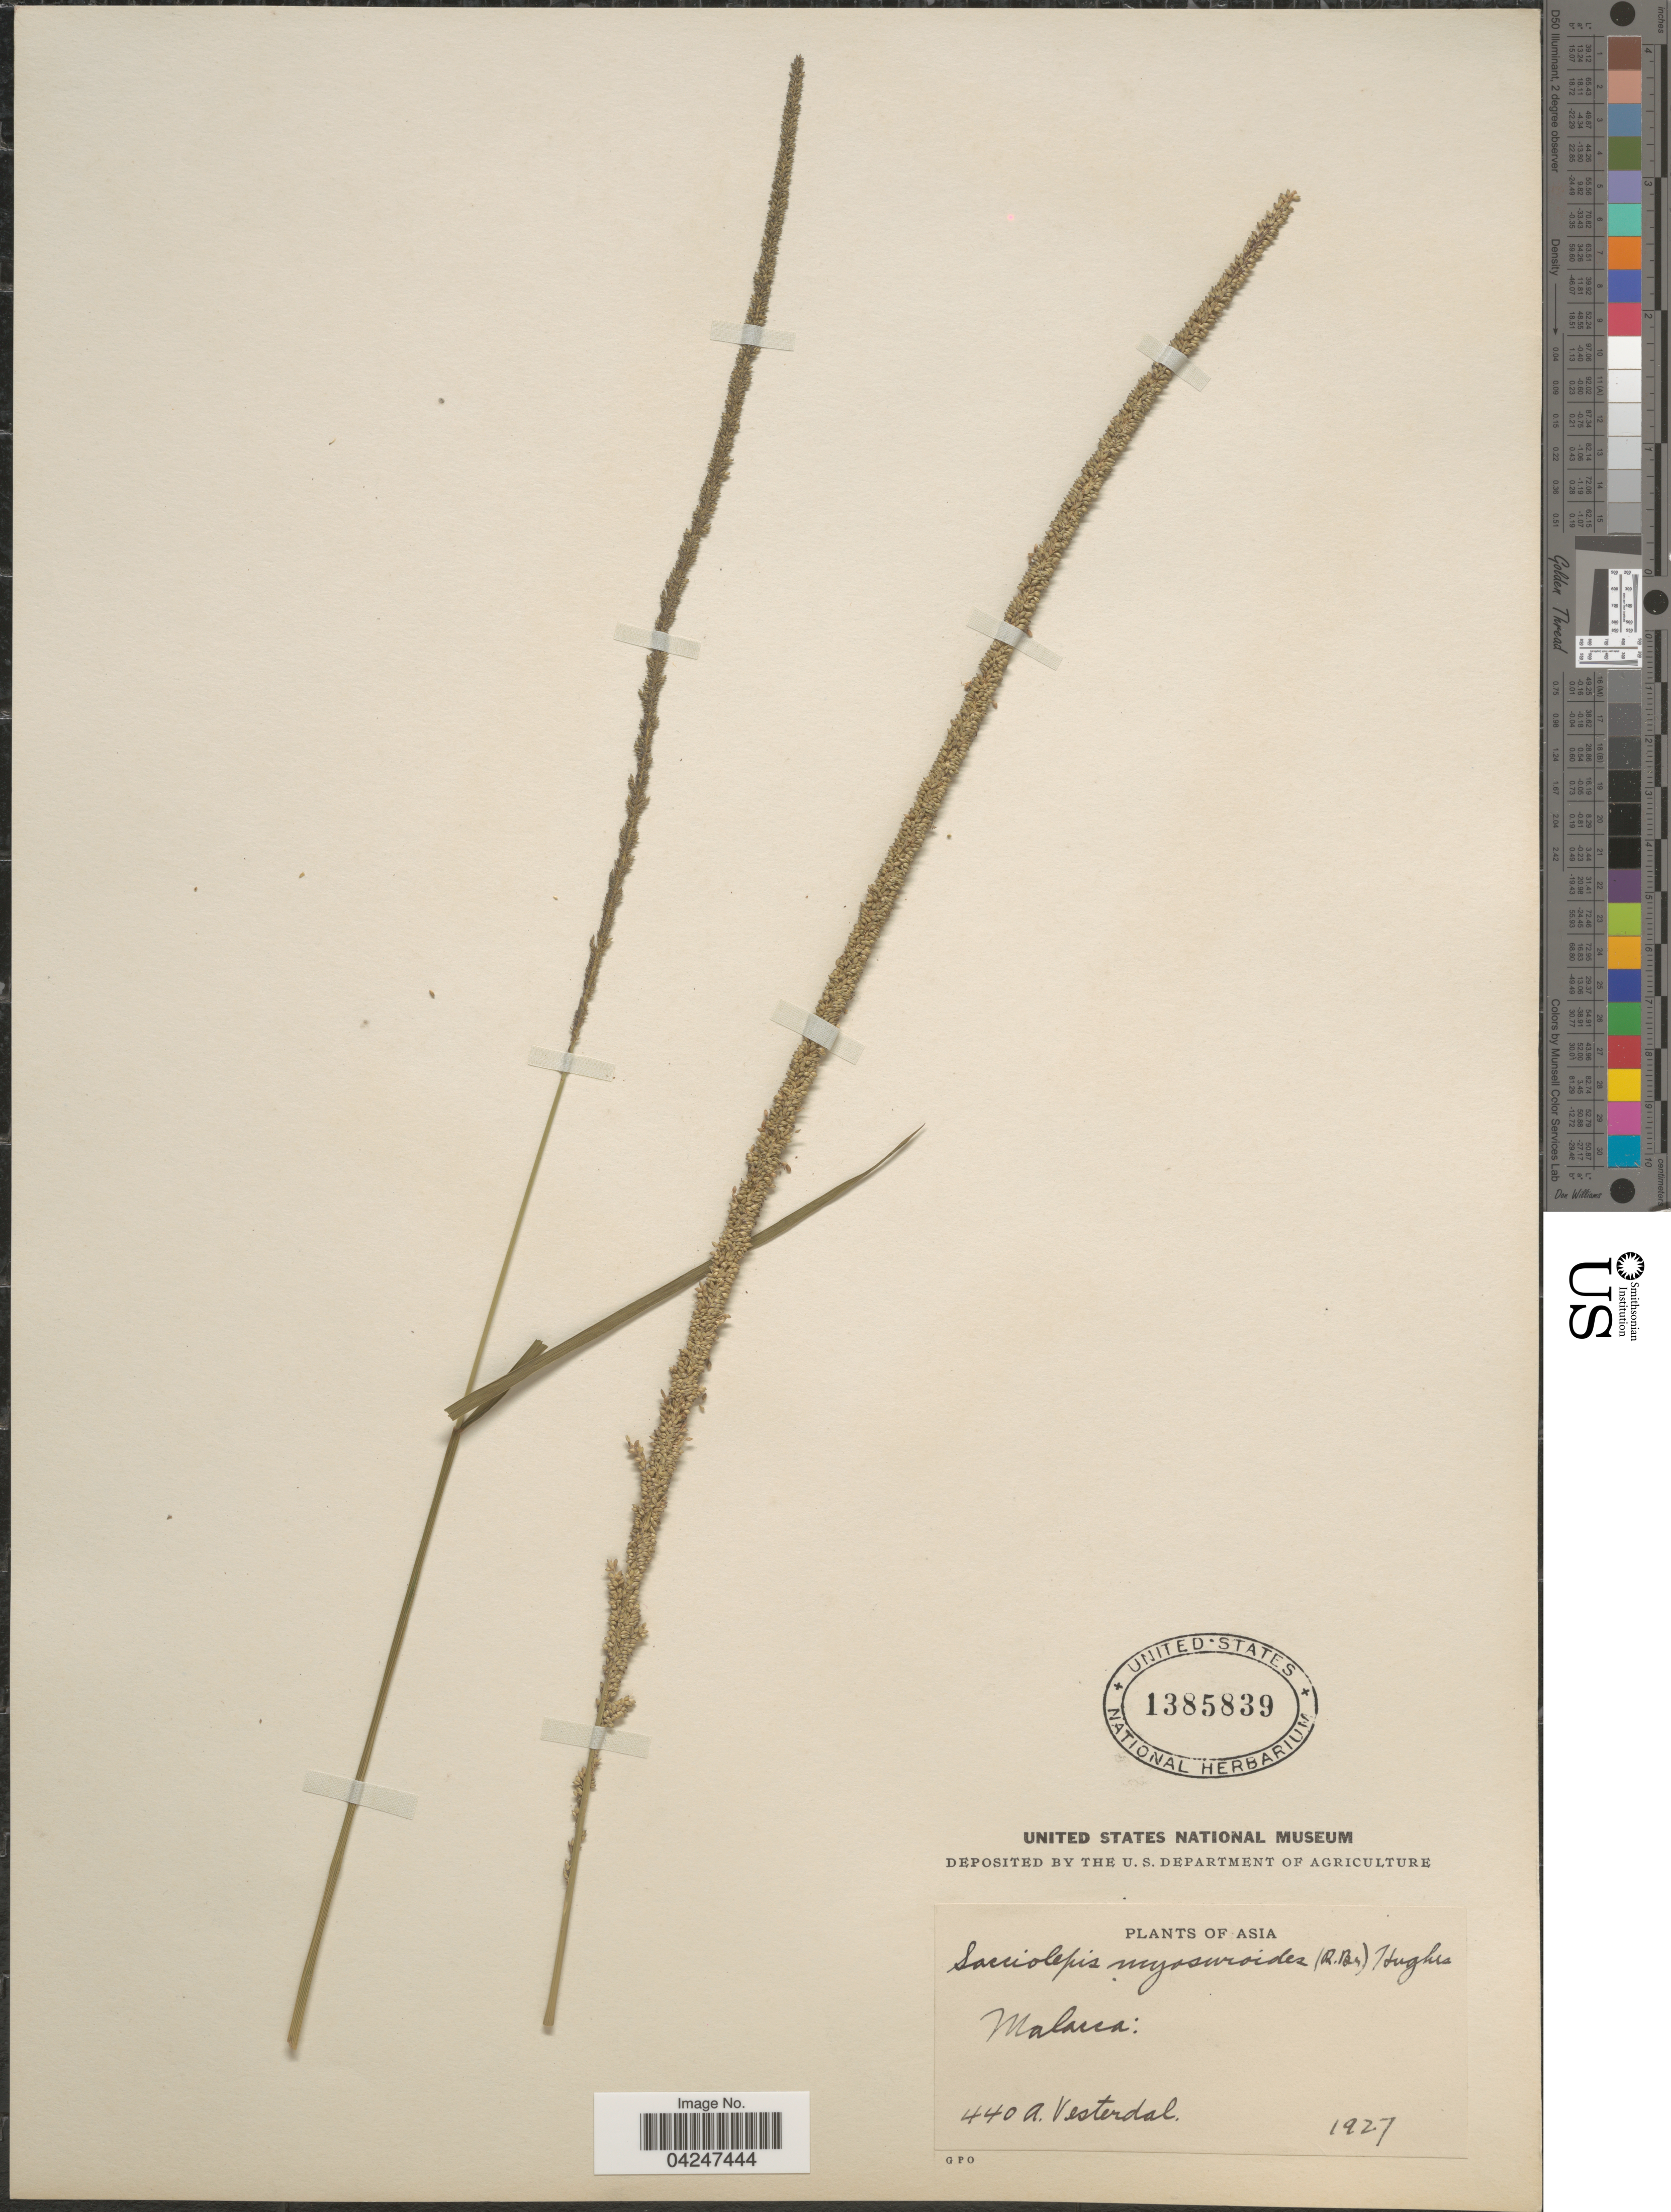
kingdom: Plantae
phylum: Tracheophyta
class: Liliopsida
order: Poales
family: Poaceae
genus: Sacciolepis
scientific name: Sacciolepis myosuroides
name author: (R. Br.) Chase ex E.G. Camus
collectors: A. Vesterdal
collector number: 440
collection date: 1927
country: Malaysia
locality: Asia. Malacca.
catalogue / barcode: US 1385839